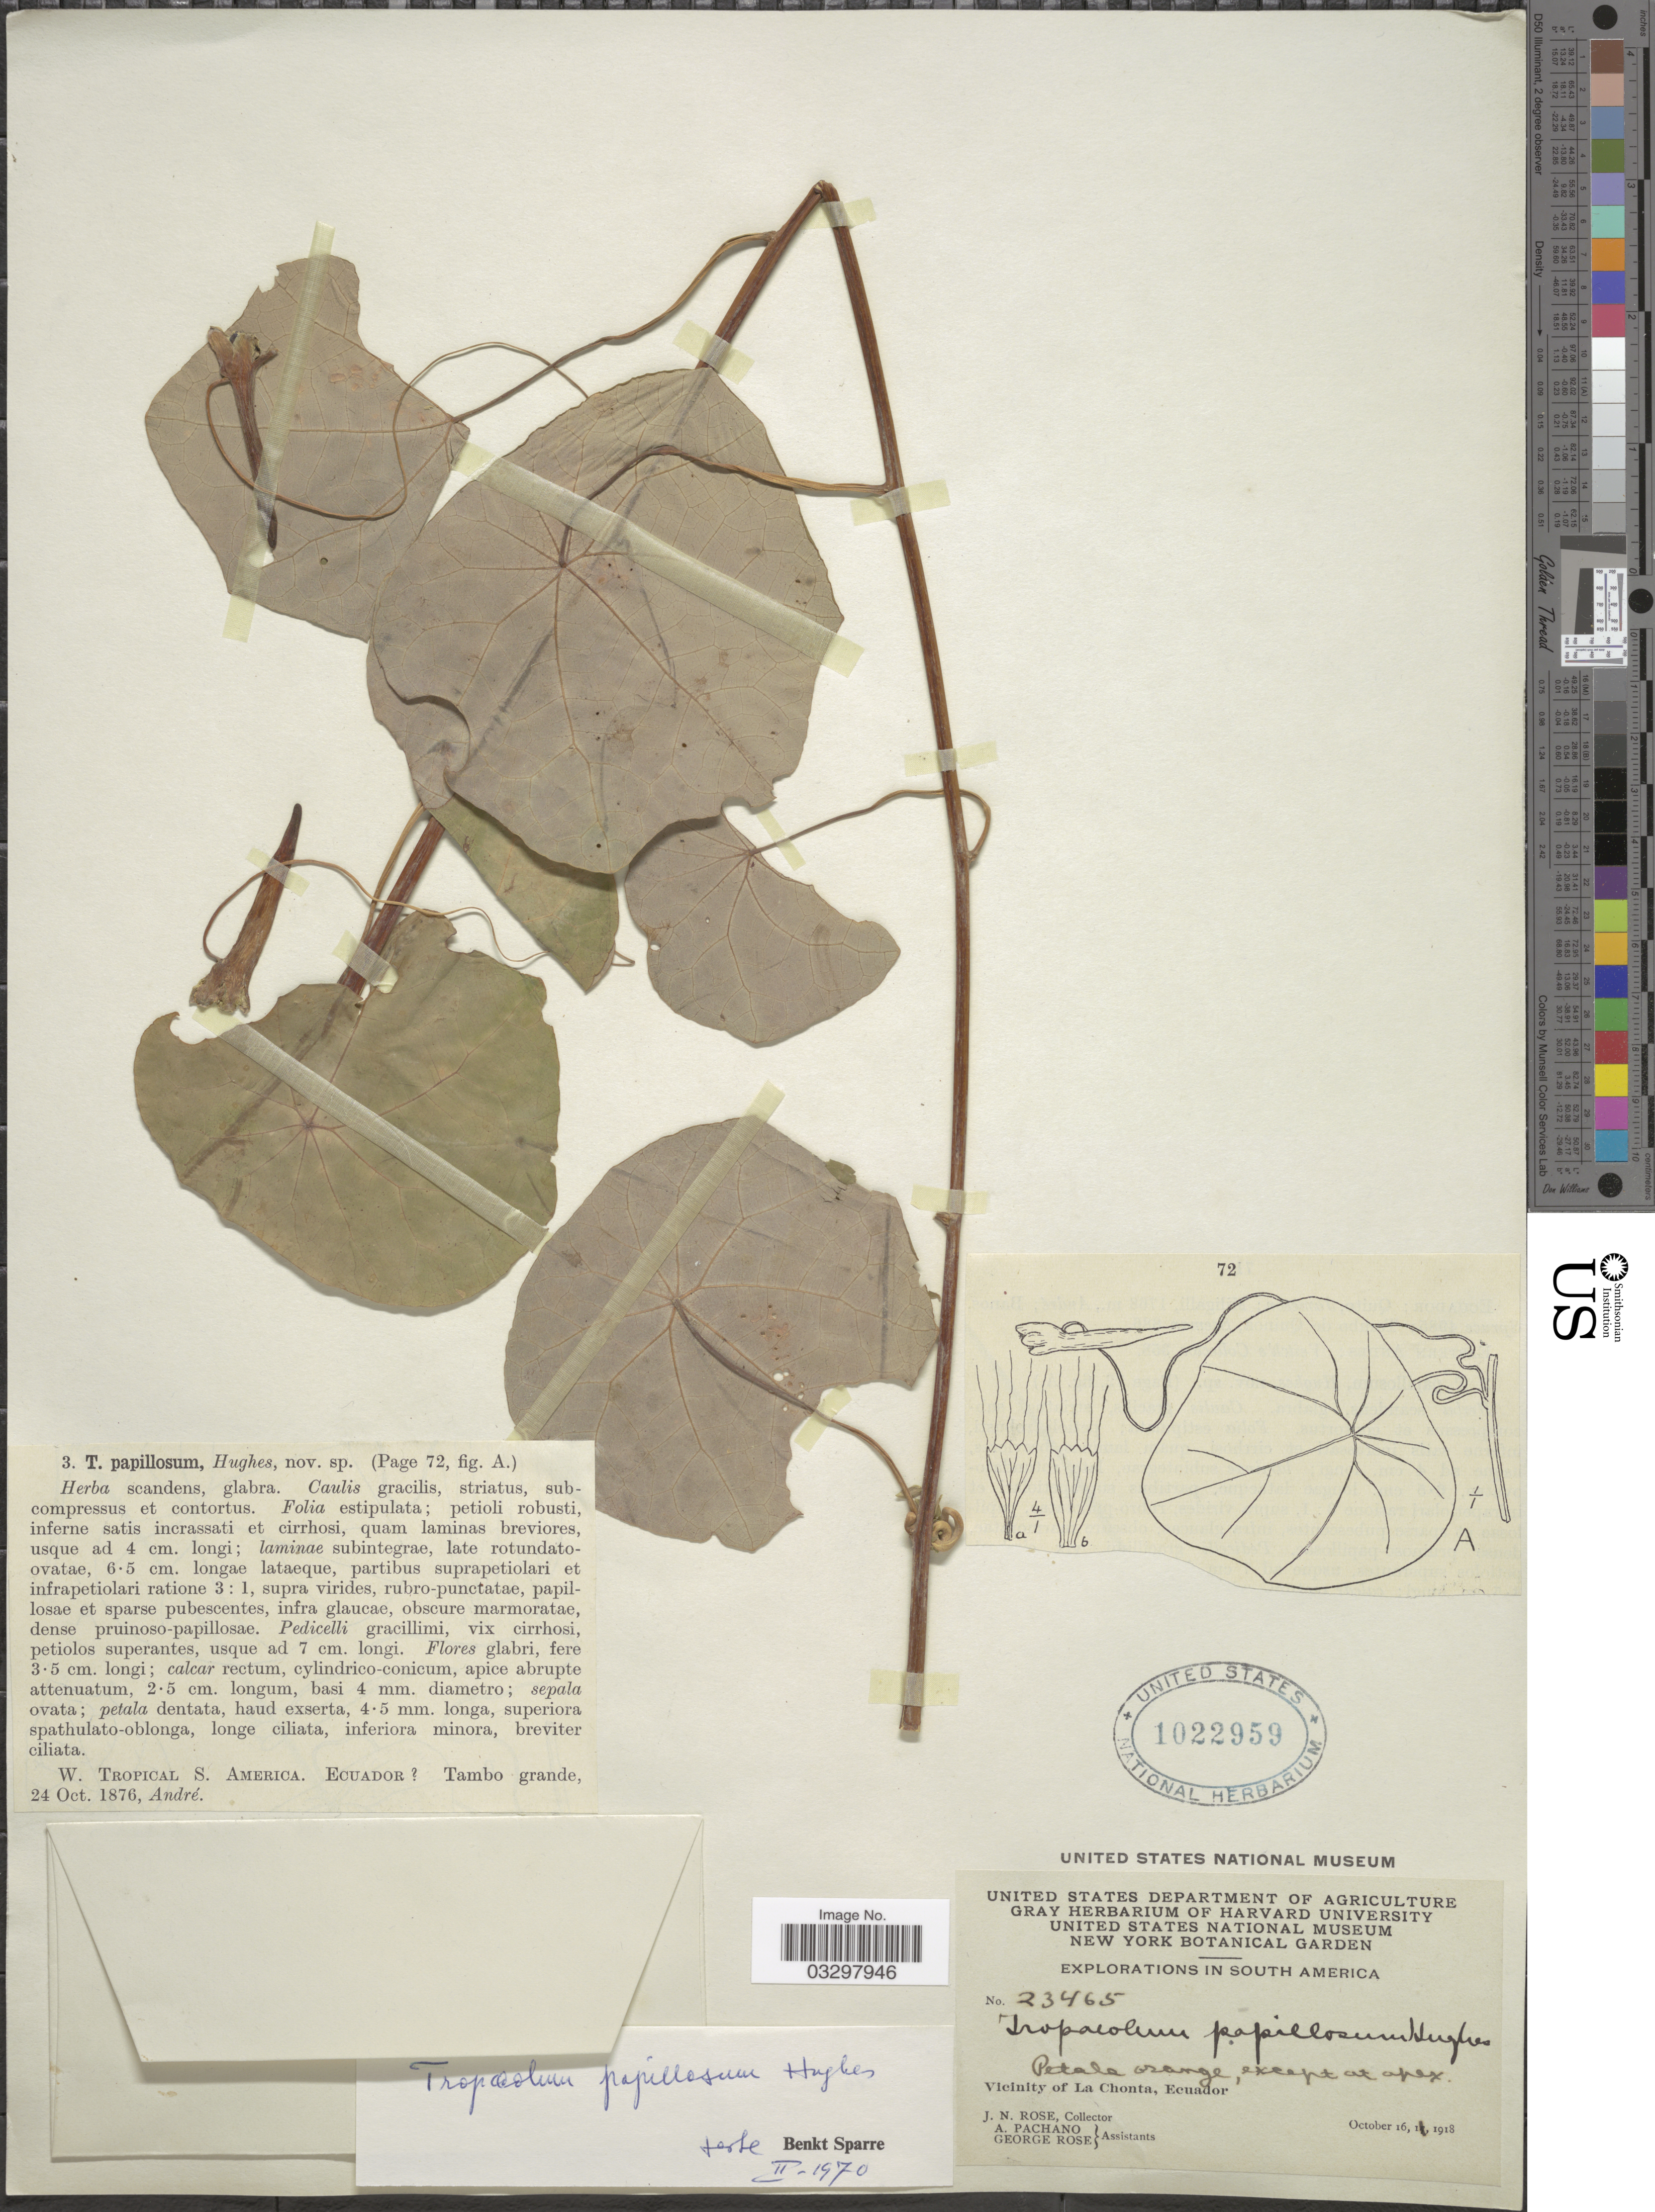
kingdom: Plantae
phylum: Tracheophyta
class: Magnoliopsida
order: Brassicales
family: Tropaeolaceae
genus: Tropaeolum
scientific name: Tropaeolum papillosum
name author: Hughes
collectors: J. N. Rose, A. Pachano & G. Rose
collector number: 23465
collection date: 1918-10-16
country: Ecuador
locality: Vicinity of La Chonta.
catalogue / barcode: US 1022959